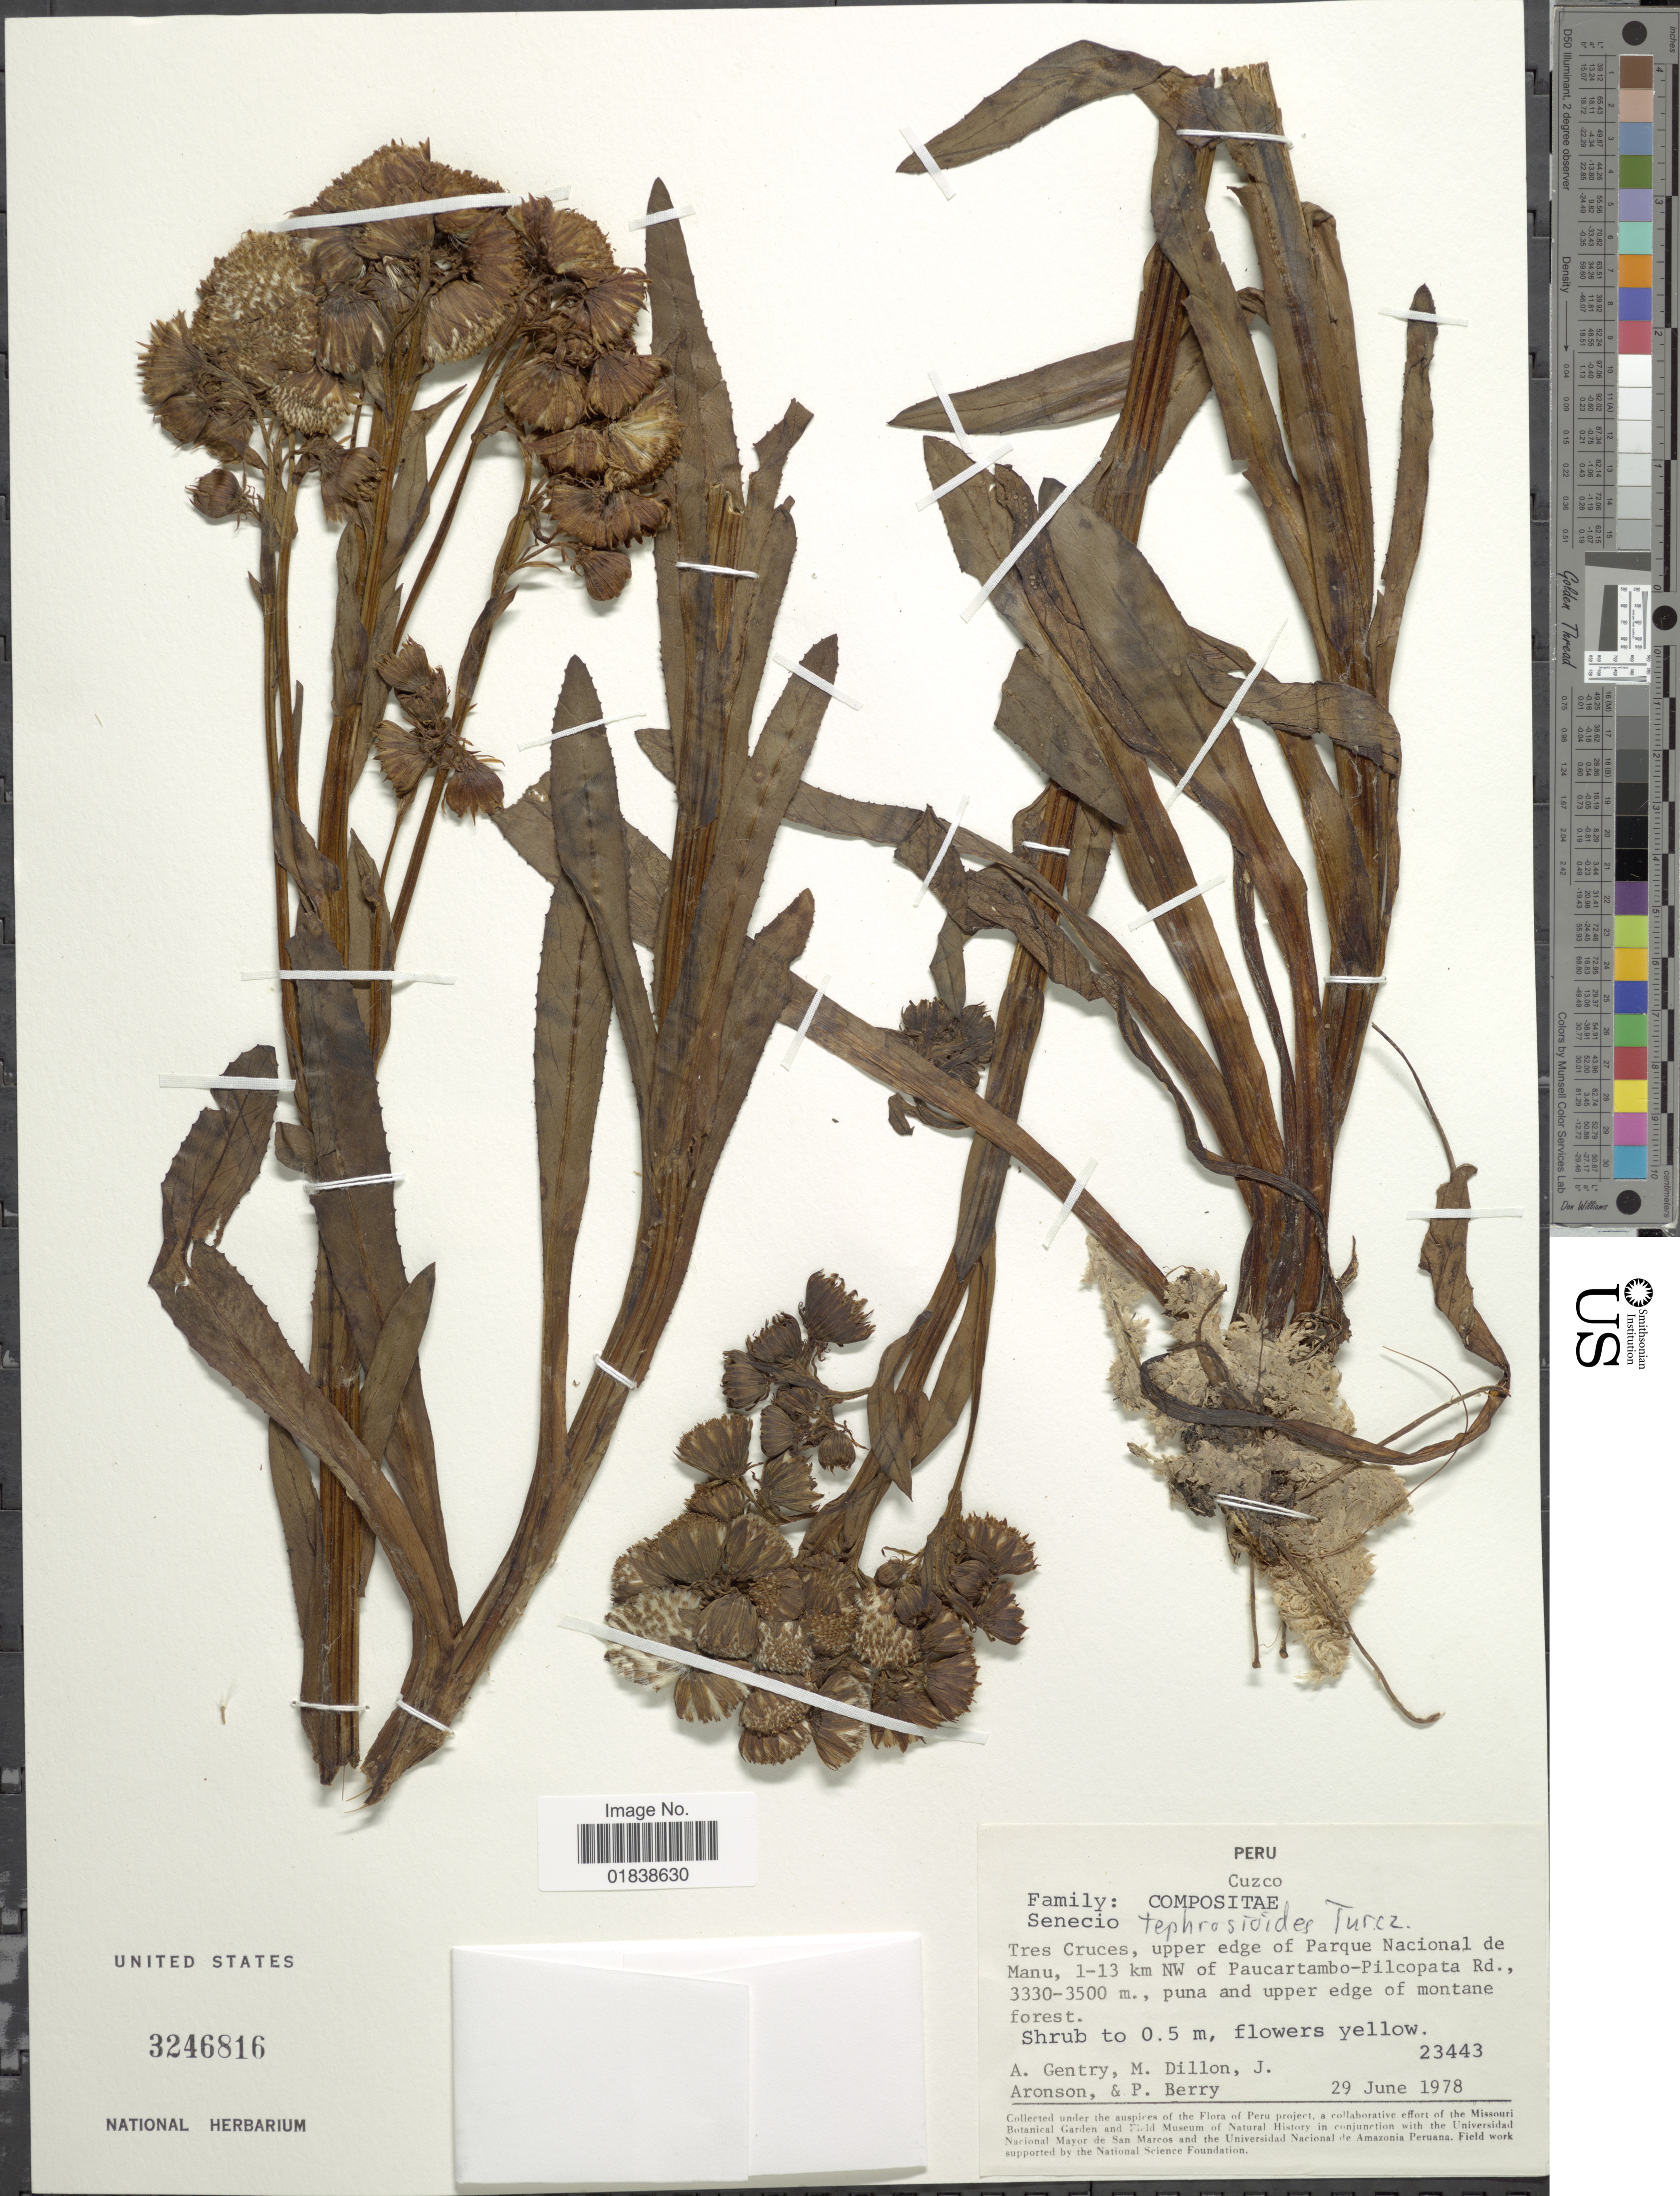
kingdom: Plantae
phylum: Tracheophyta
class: Magnoliopsida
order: Asterales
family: Asteraceae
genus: Senecio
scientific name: Senecio tephrosioides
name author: Turcz.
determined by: Salomon, Luciana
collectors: A. H. Gentry, M. O. Dillon, J. Aronson & P. Berry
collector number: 23443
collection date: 1978-06-29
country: Peru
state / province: Cusco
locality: Tres Cruces, upper edge of Parque Nacional de Manu, 1-13 km NW of Paucartambo-Pilcopata Rd.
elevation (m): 3330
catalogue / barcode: US 3246816